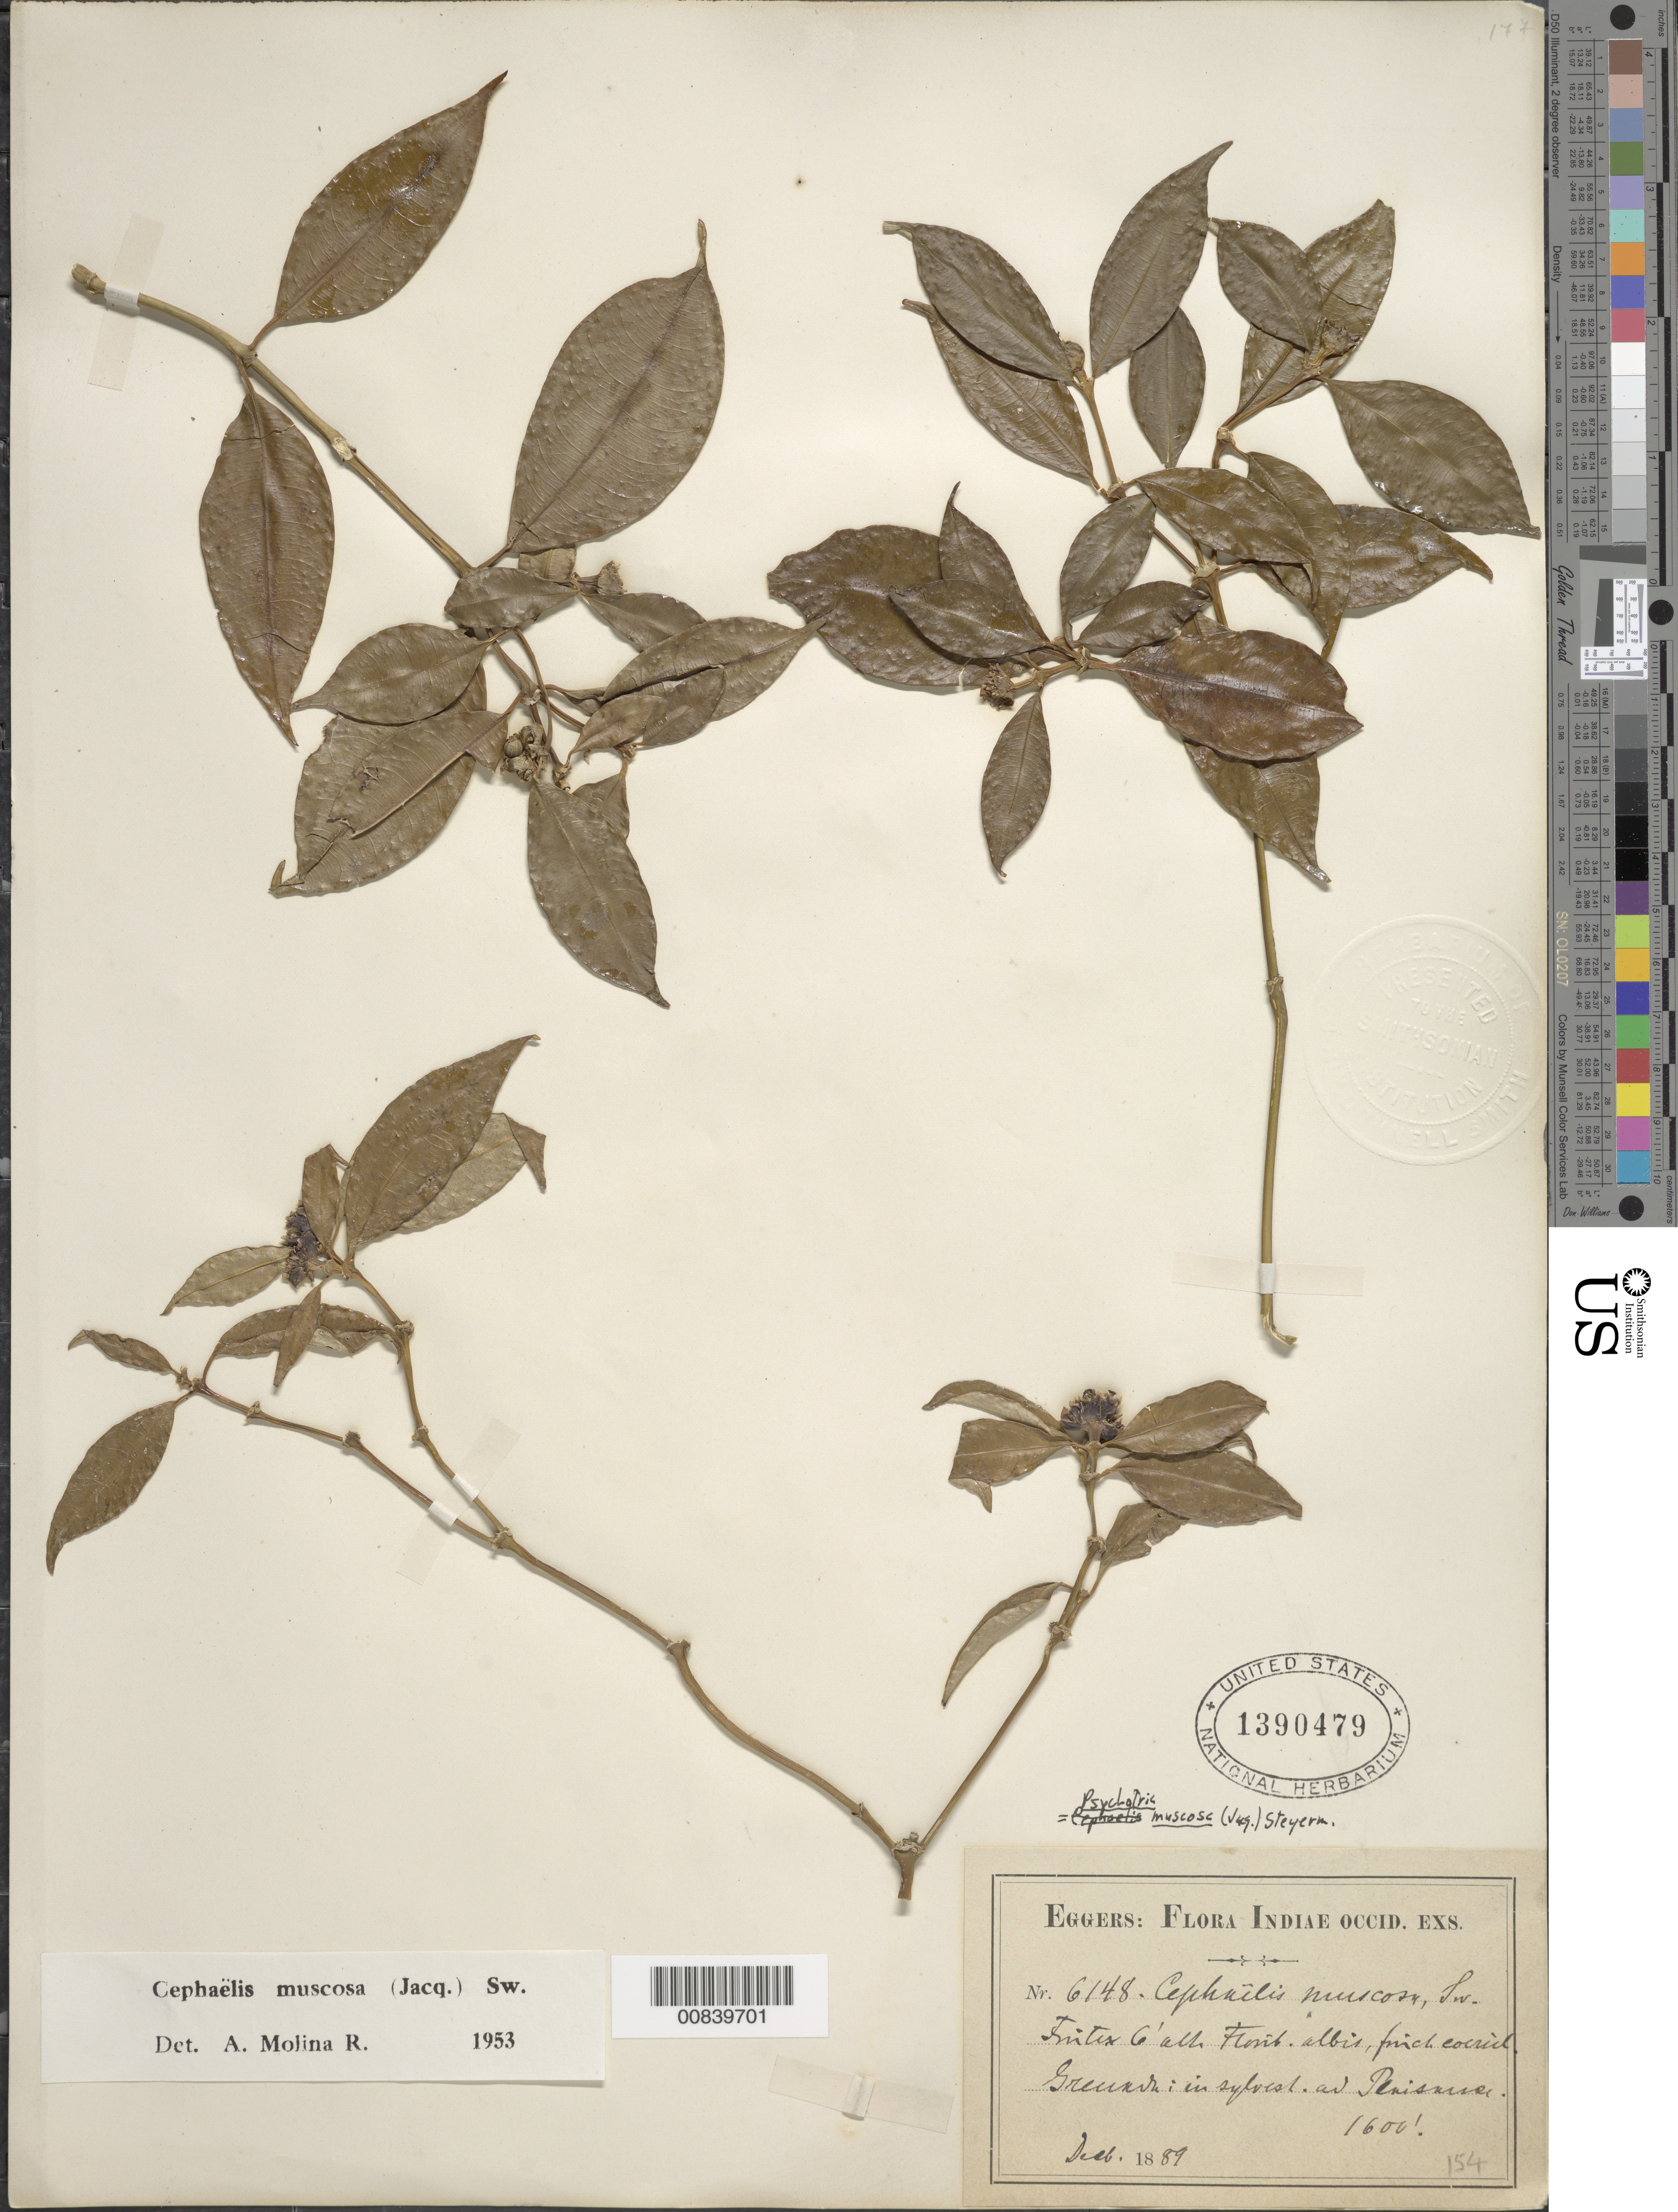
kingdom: Plantae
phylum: Tracheophyta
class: Magnoliopsida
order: Gentianales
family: Rubiaceae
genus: Psychotria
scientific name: Psychotria mucosa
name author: (Jacq.) Steyerm.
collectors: H. F. A. von Eggers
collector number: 6148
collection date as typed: Dec 1889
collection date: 1889-12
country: Grenada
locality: Ad Penisnusi (sp?)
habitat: In sylvest.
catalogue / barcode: US 1390479